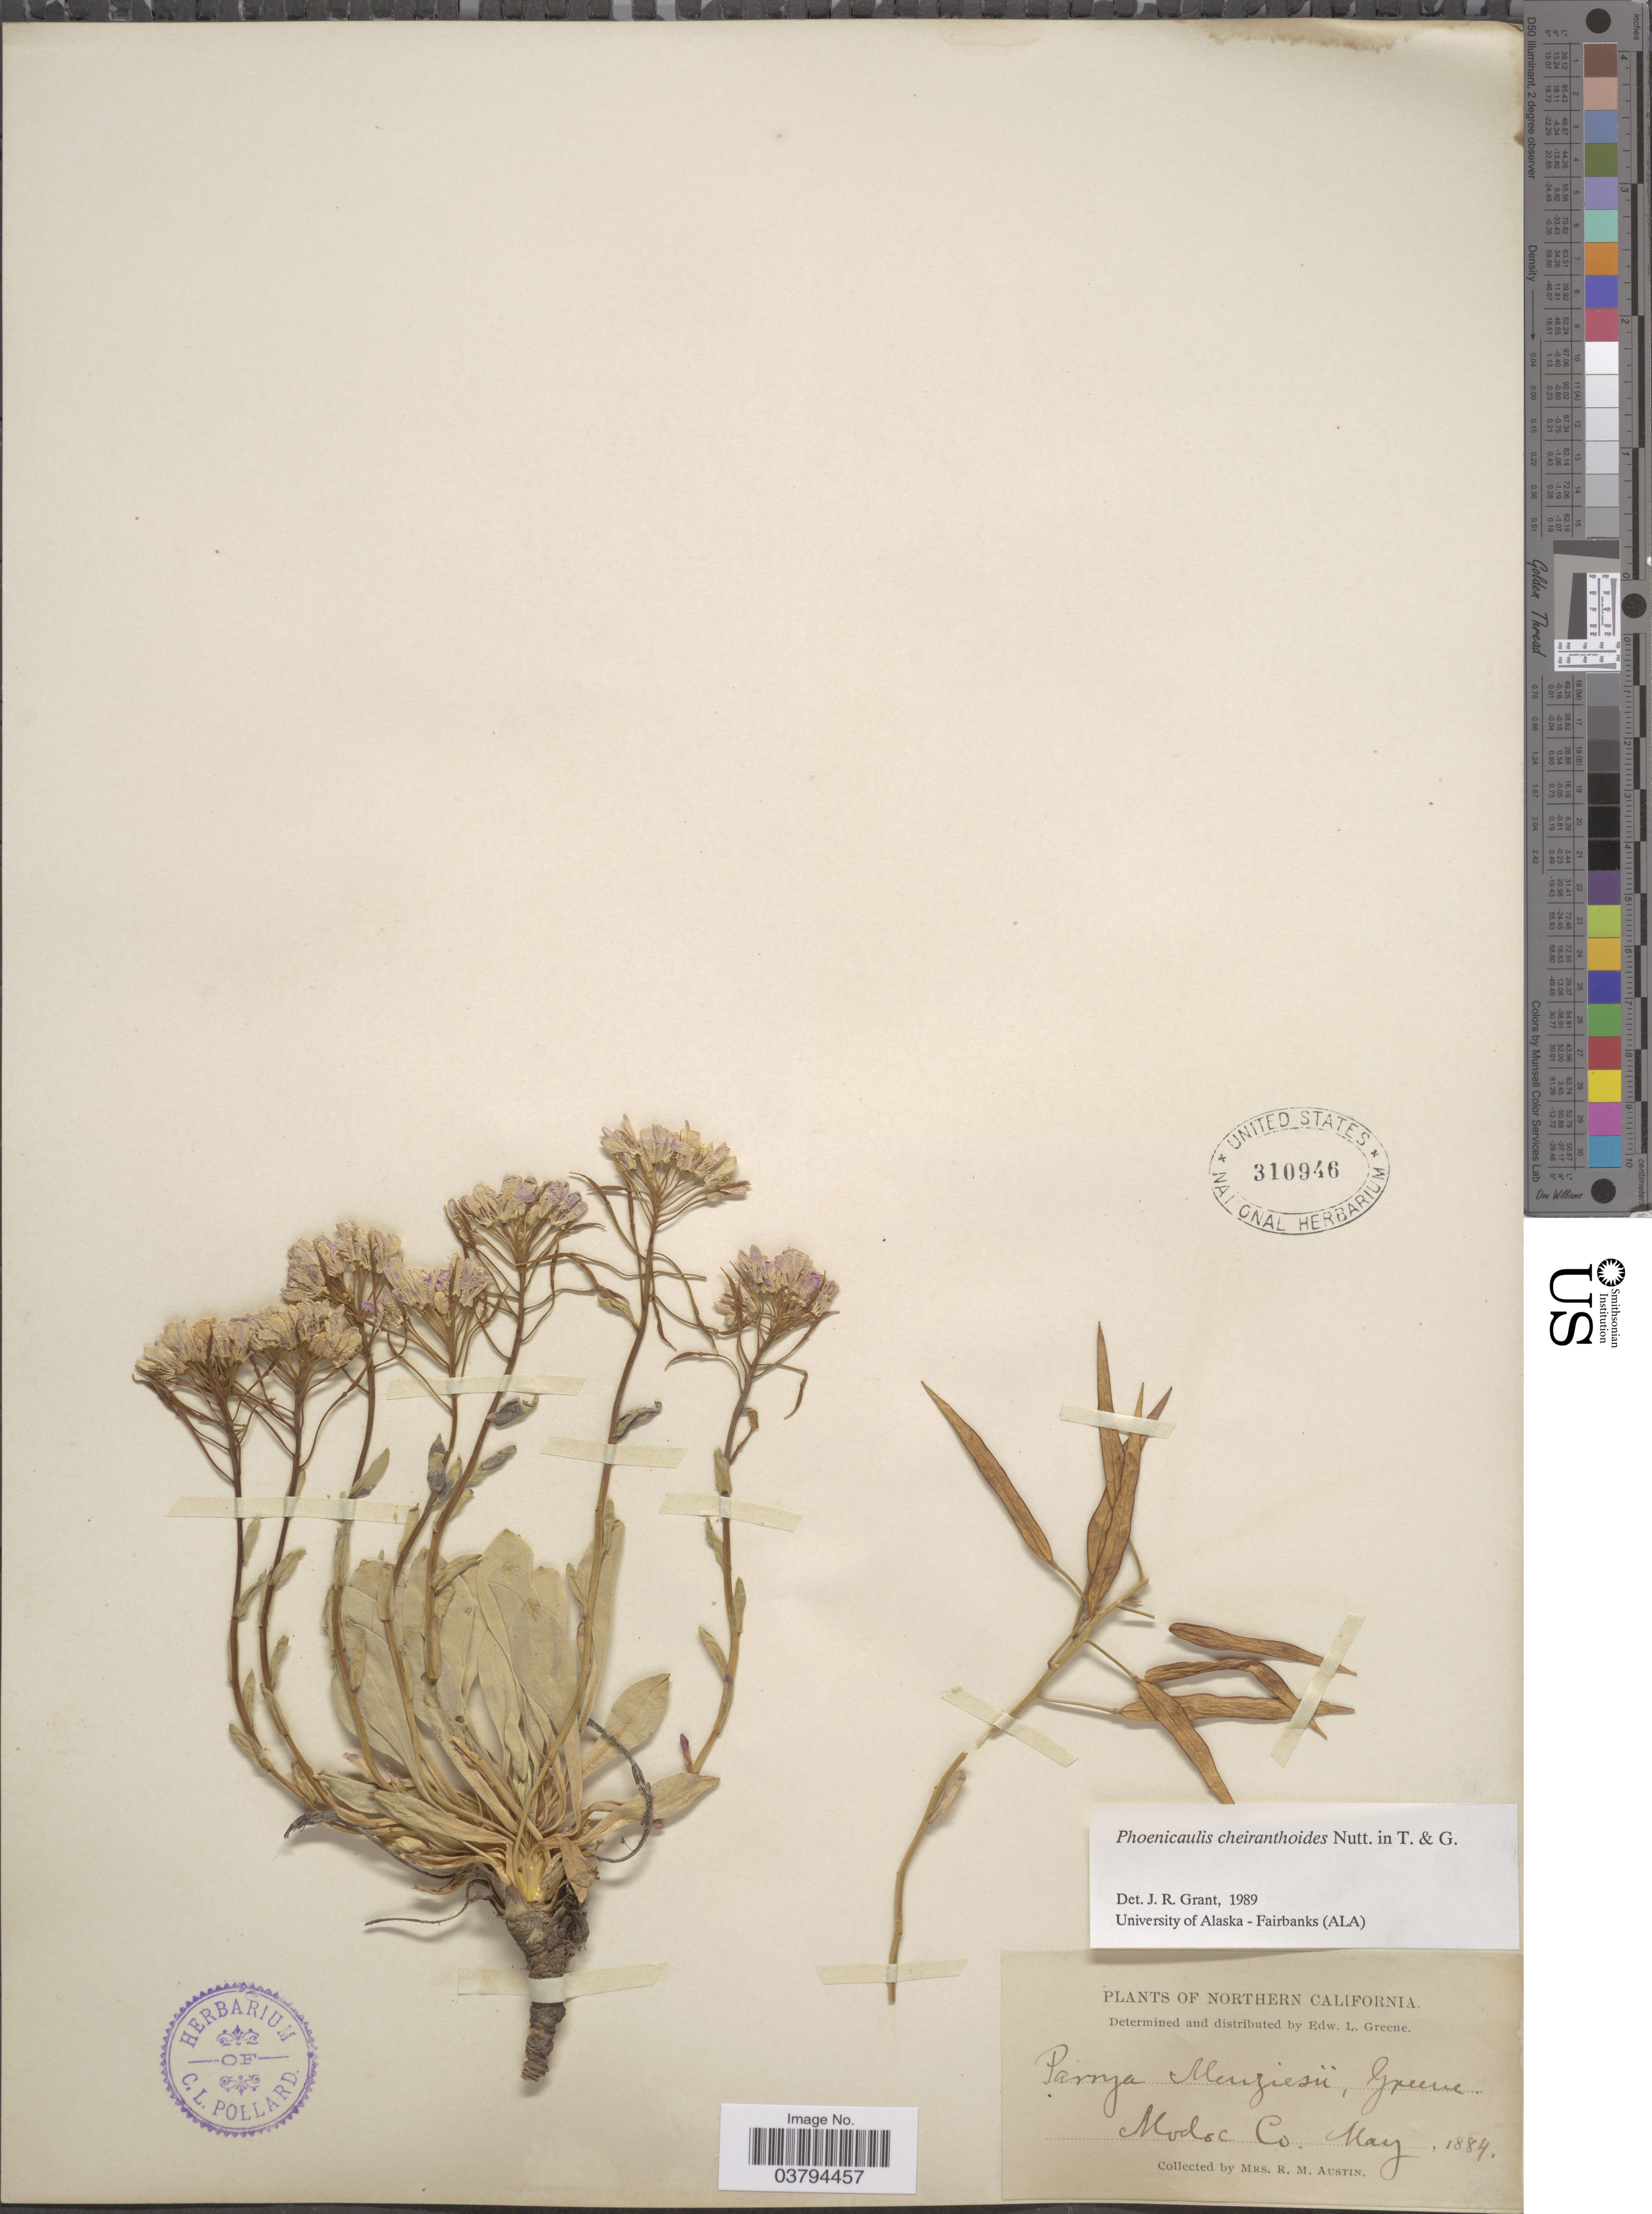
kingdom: Plantae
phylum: Tracheophyta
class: Magnoliopsida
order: Brassicales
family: Brassicaceae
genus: Phoenicaulis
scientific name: Phoenicaulis cheiranthoides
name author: Nutt.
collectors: R. Austin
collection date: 1884-05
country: United States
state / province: California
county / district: Modoc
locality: Northern California. Modoc Co.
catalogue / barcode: US 310946